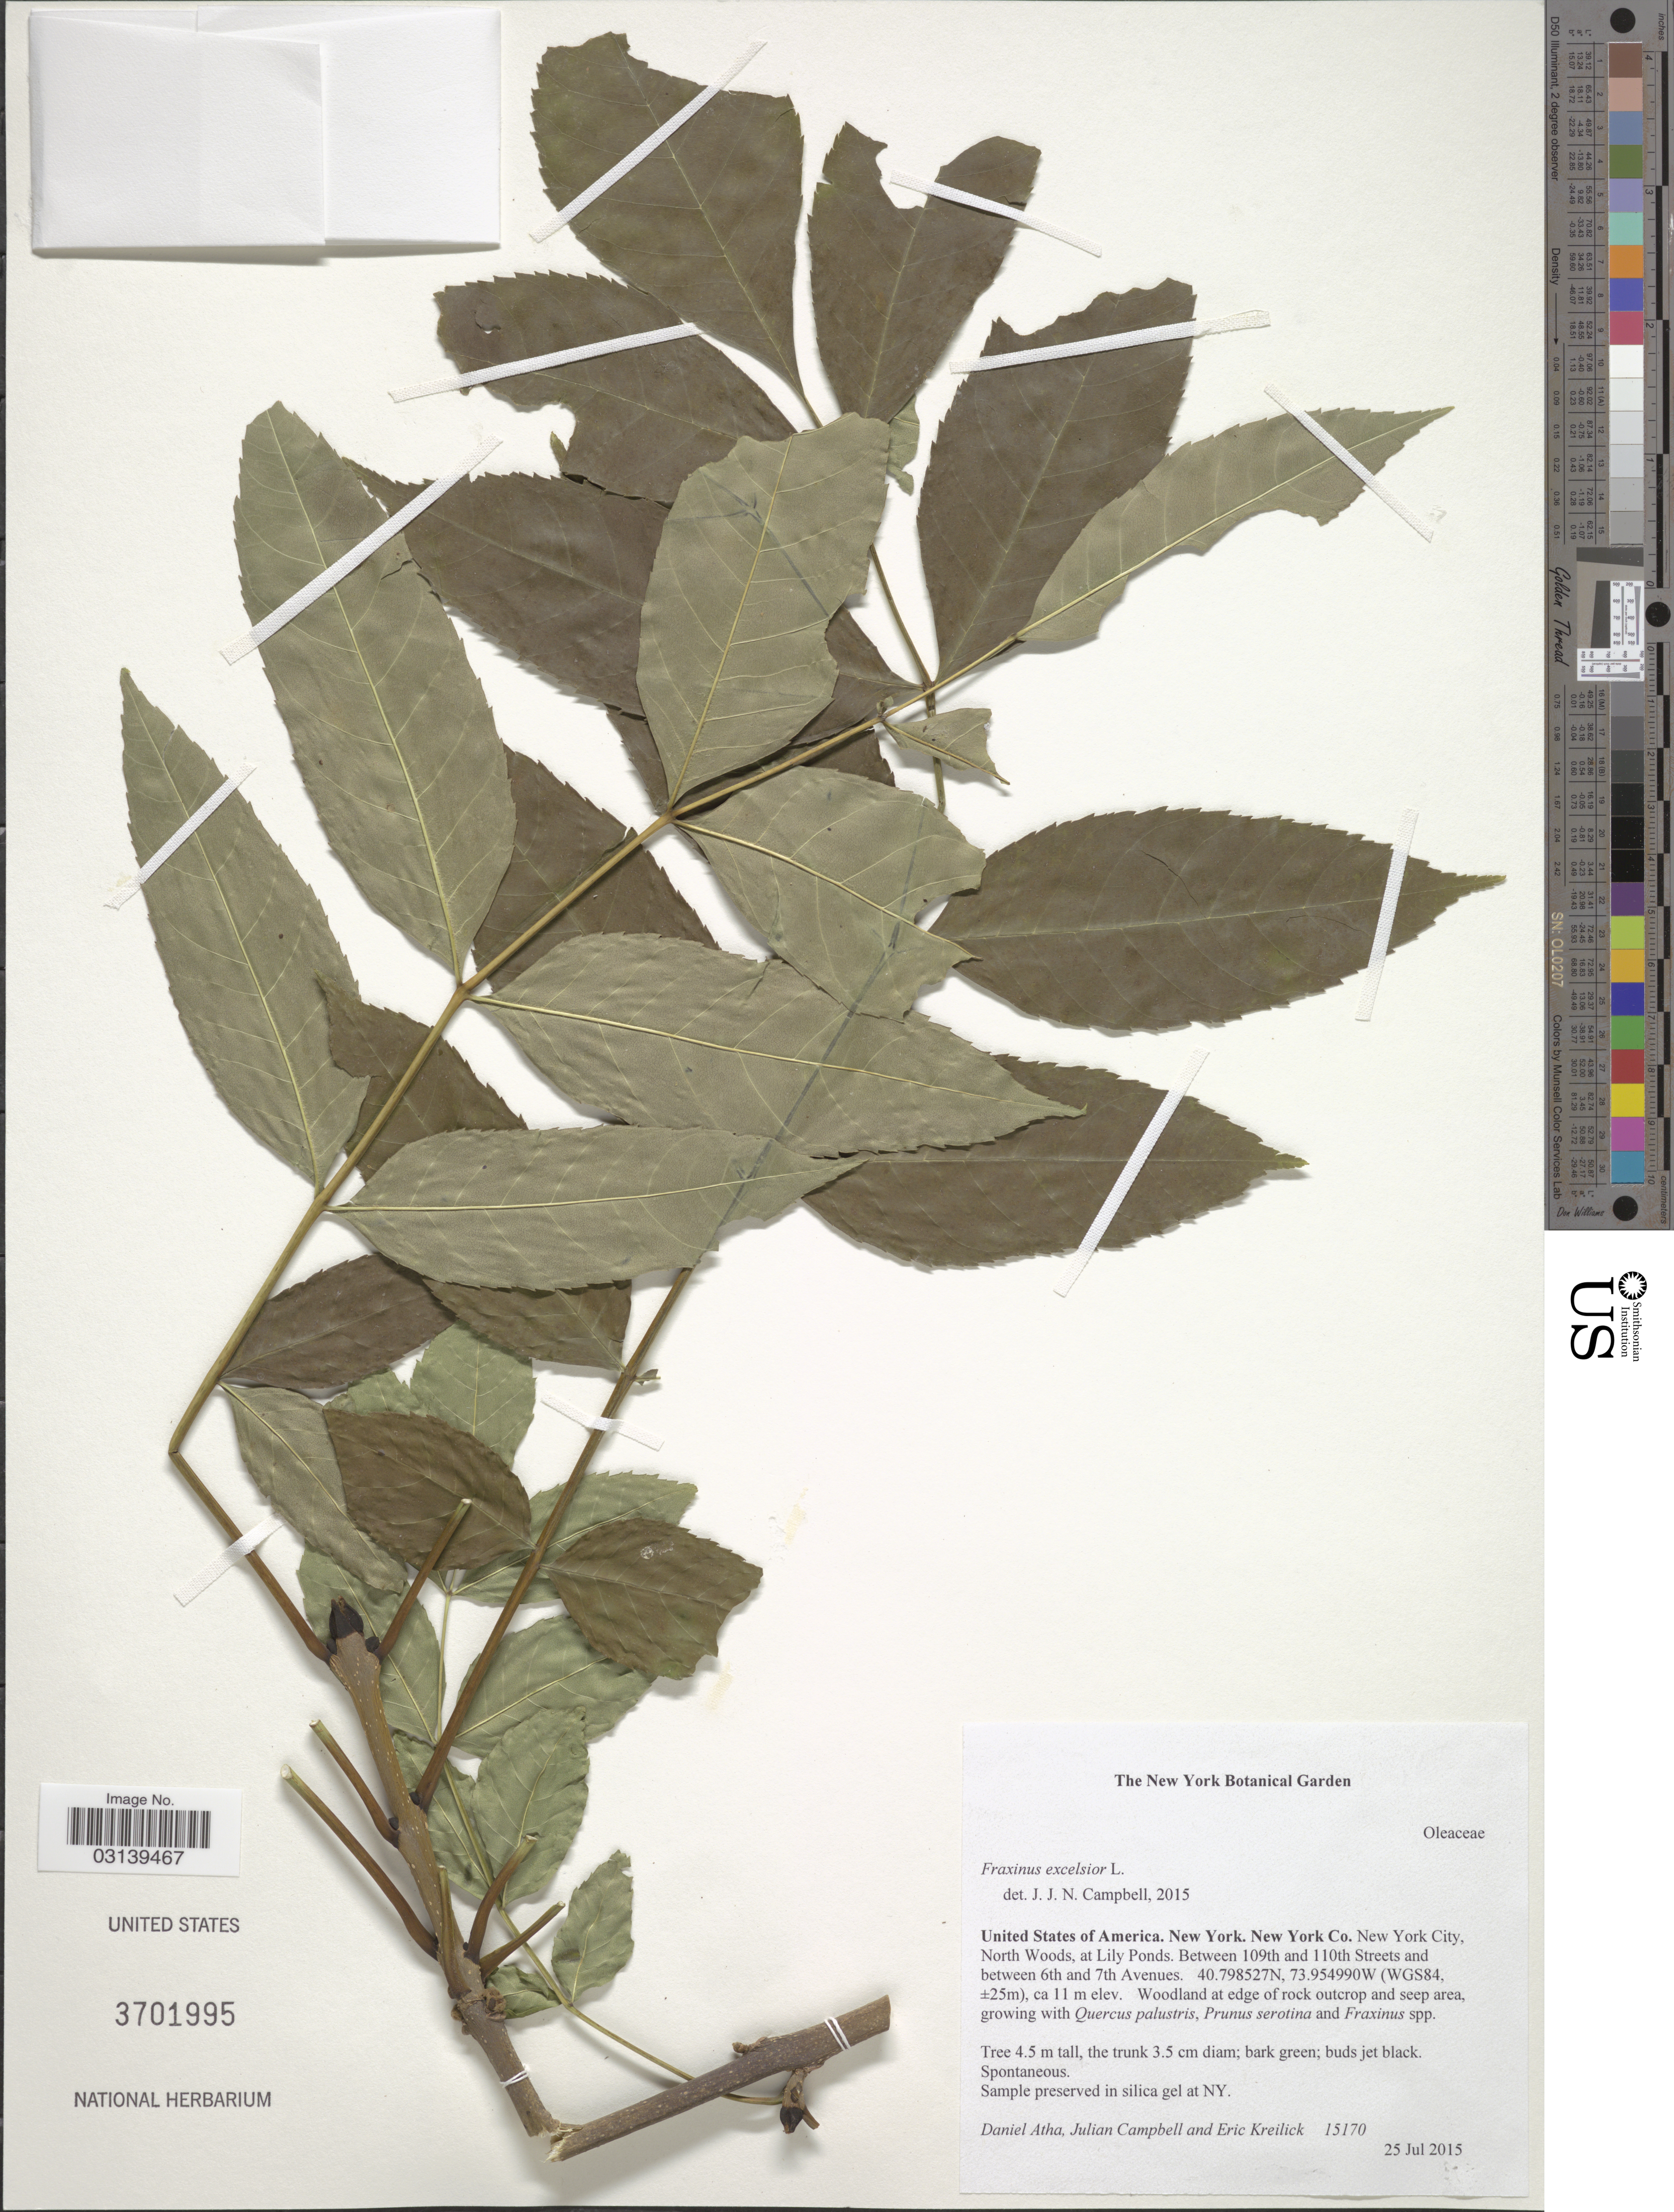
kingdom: Plantae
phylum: Tracheophyta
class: Magnoliopsida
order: Lamiales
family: Oleaceae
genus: Fraxinus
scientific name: Fraxinus excelsior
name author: L.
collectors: D. Atha, J. J. N. Campbell & E. Kreilick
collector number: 15170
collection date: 2015-07-25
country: United States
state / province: New York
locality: New York Co. New York City, North Woods, at Lily Ponds. Between 109th and 110th Streets and between 6th and 7th Avenues (WGS84,±25m).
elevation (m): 11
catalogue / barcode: US 3701995